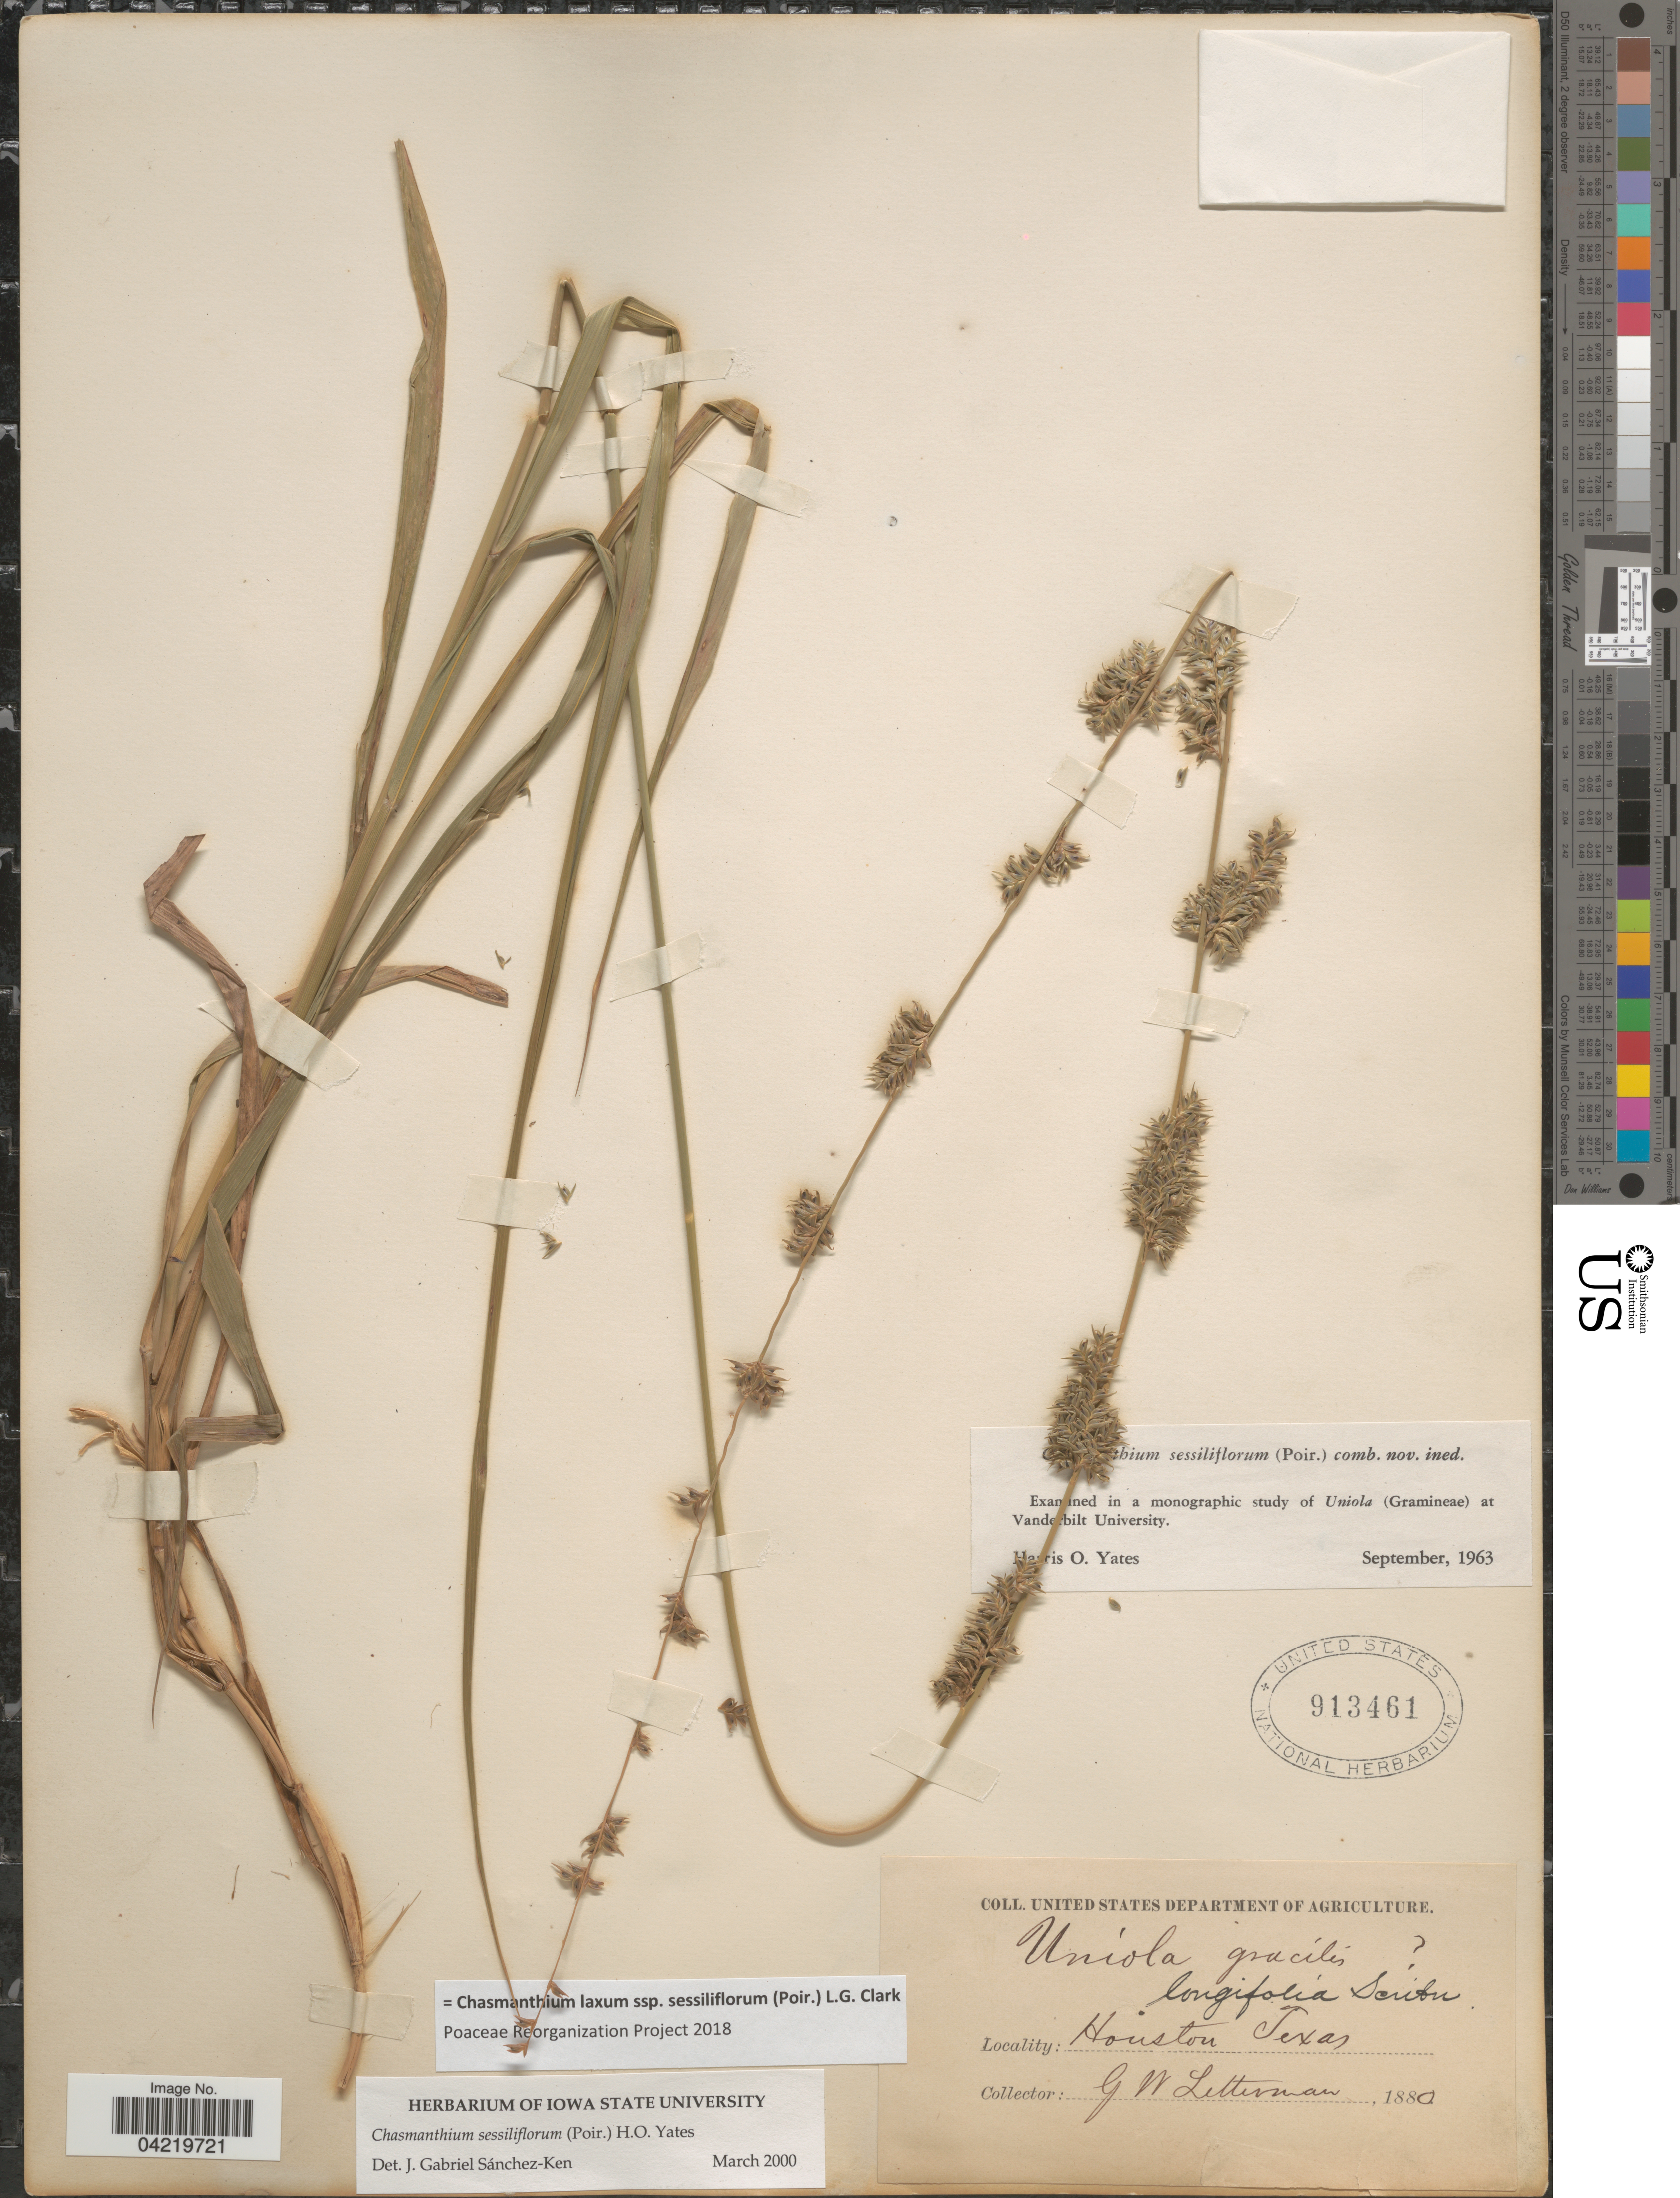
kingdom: Plantae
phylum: Tracheophyta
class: Liliopsida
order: Poales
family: Poaceae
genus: Chasmanthium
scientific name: Chasmanthium laxum subsp. sessiliflorum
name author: (L.) H.O. Yates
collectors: G. W. Letterman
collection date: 1880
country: United States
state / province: Texas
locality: Houston.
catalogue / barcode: US 913461